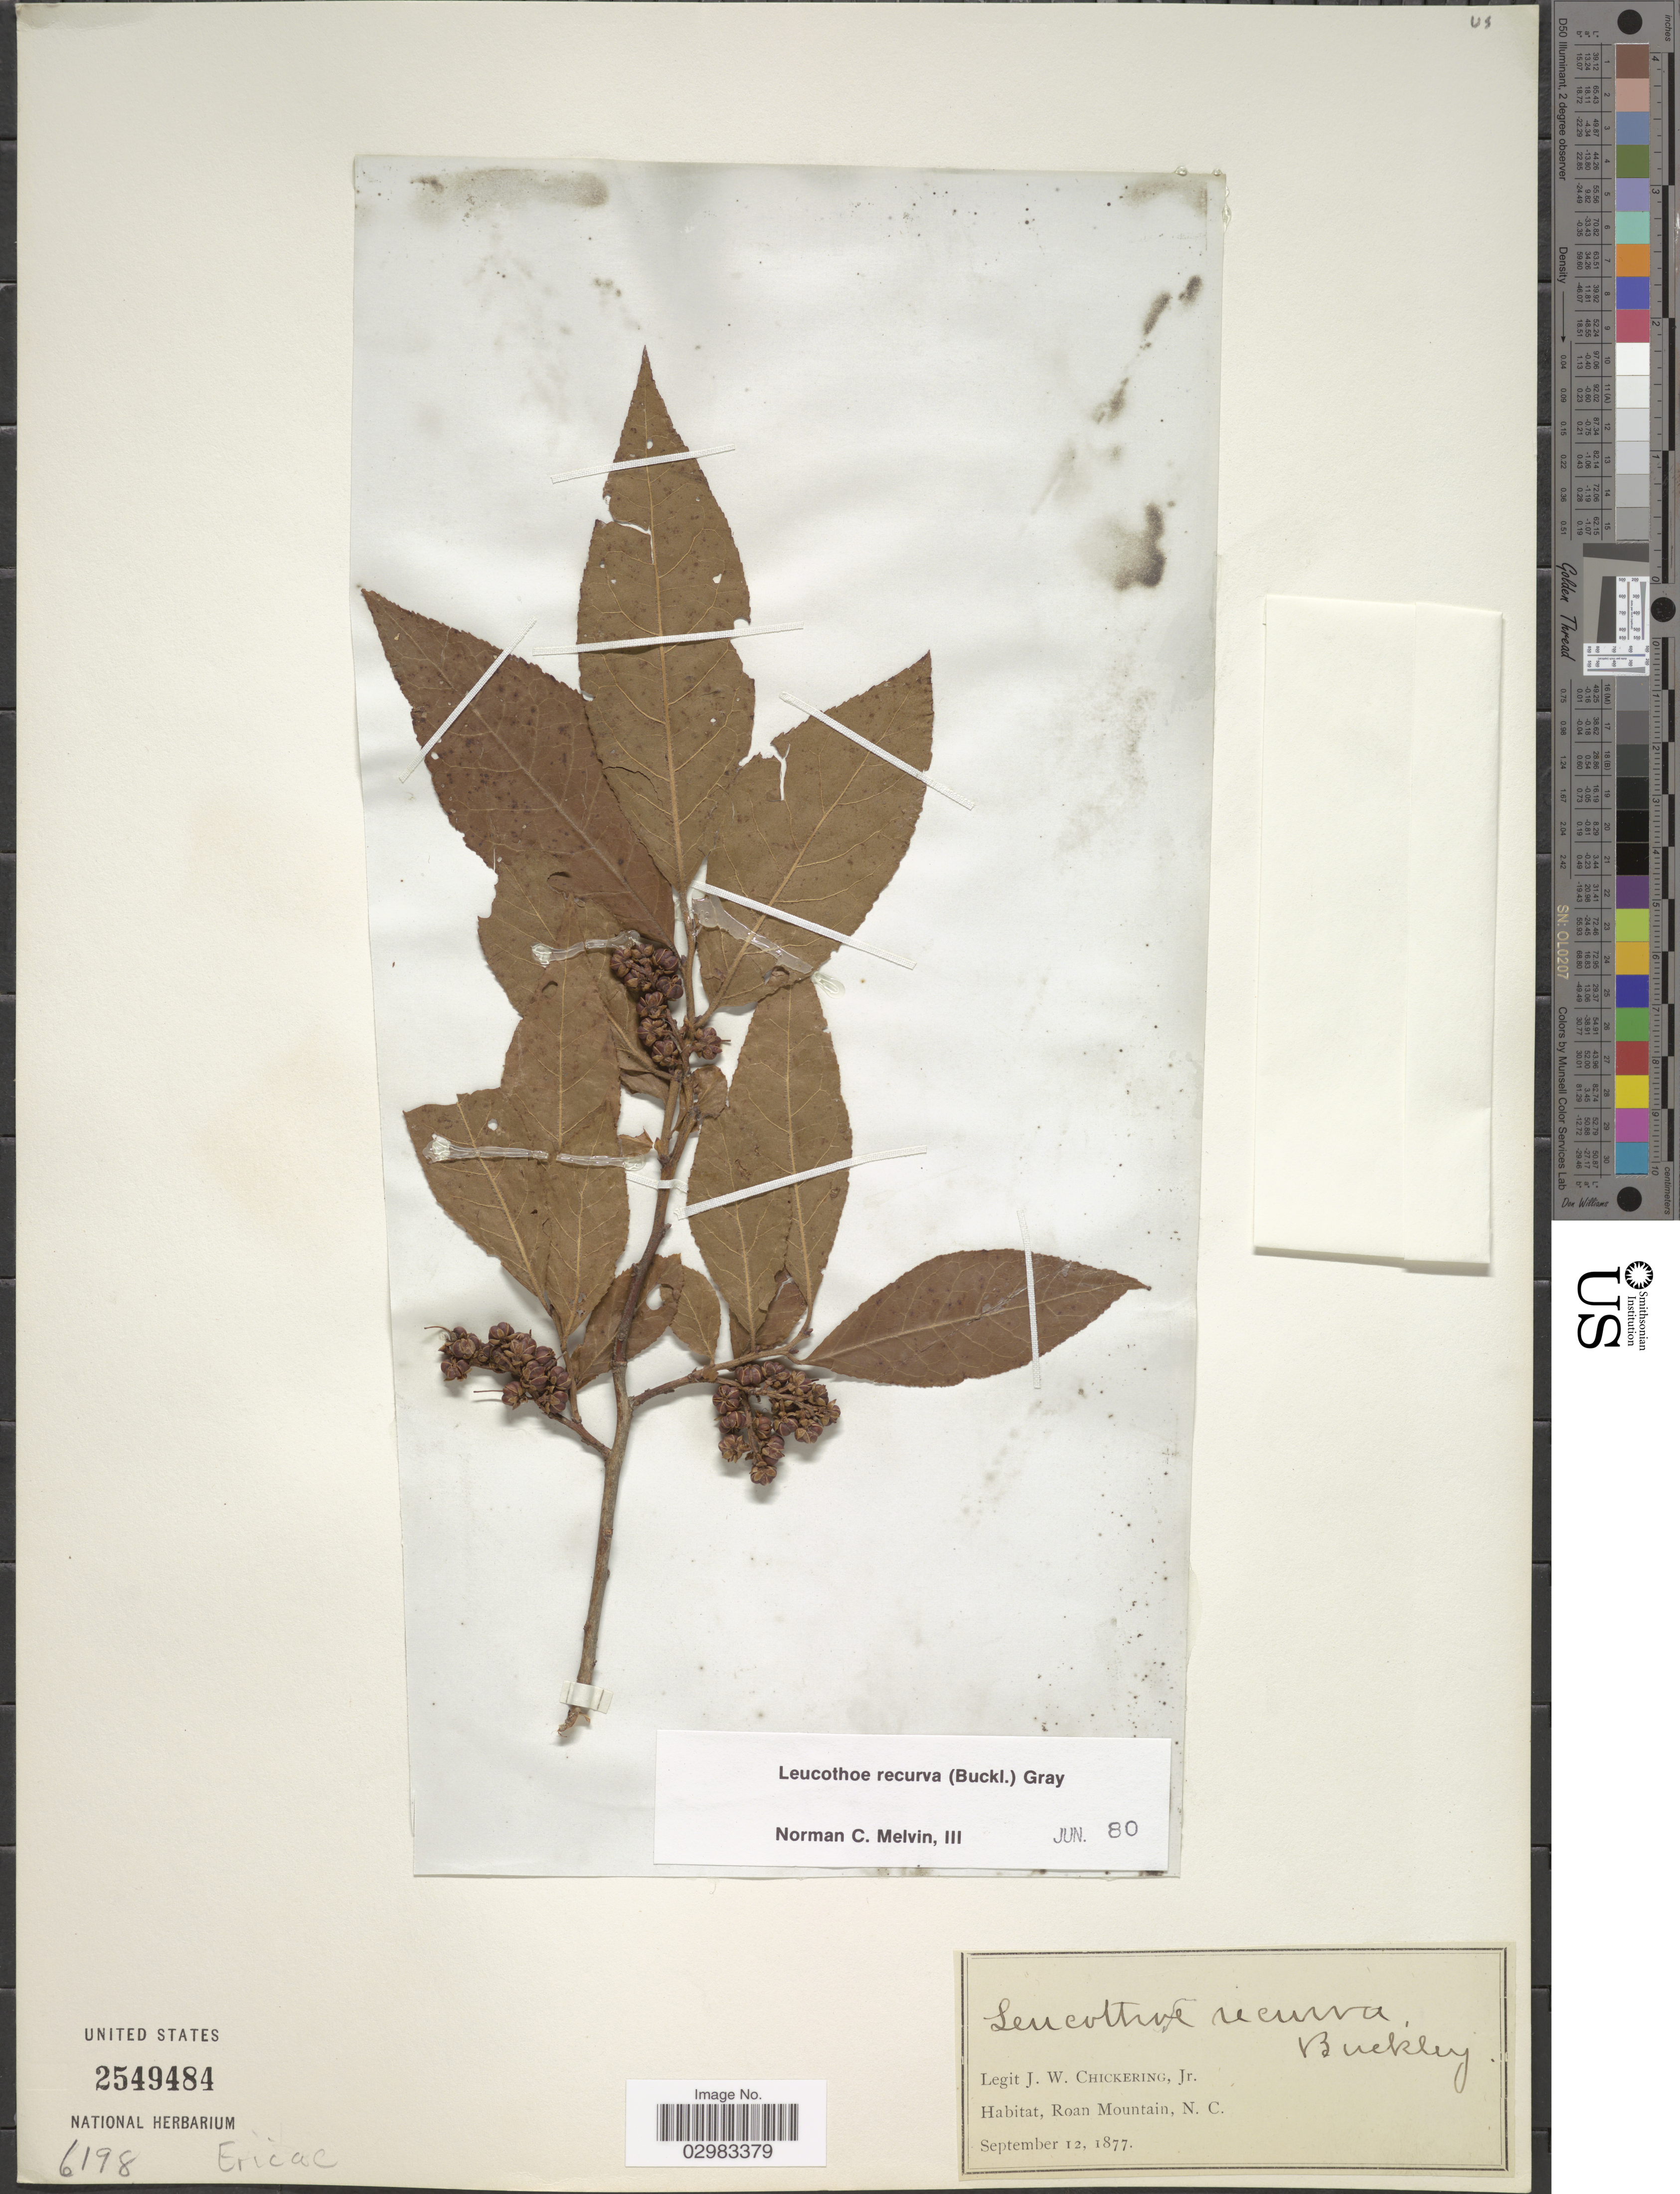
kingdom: Plantae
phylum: Tracheophyta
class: Magnoliopsida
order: Ericales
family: Ericaceae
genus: Leucothoe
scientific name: Leucothoë recurva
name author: (Buckley) A. Gray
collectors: J. W. Chickering Jr.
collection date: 1877-09-12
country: United States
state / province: North Carolina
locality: Roan Mountain.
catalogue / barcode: US 2549484